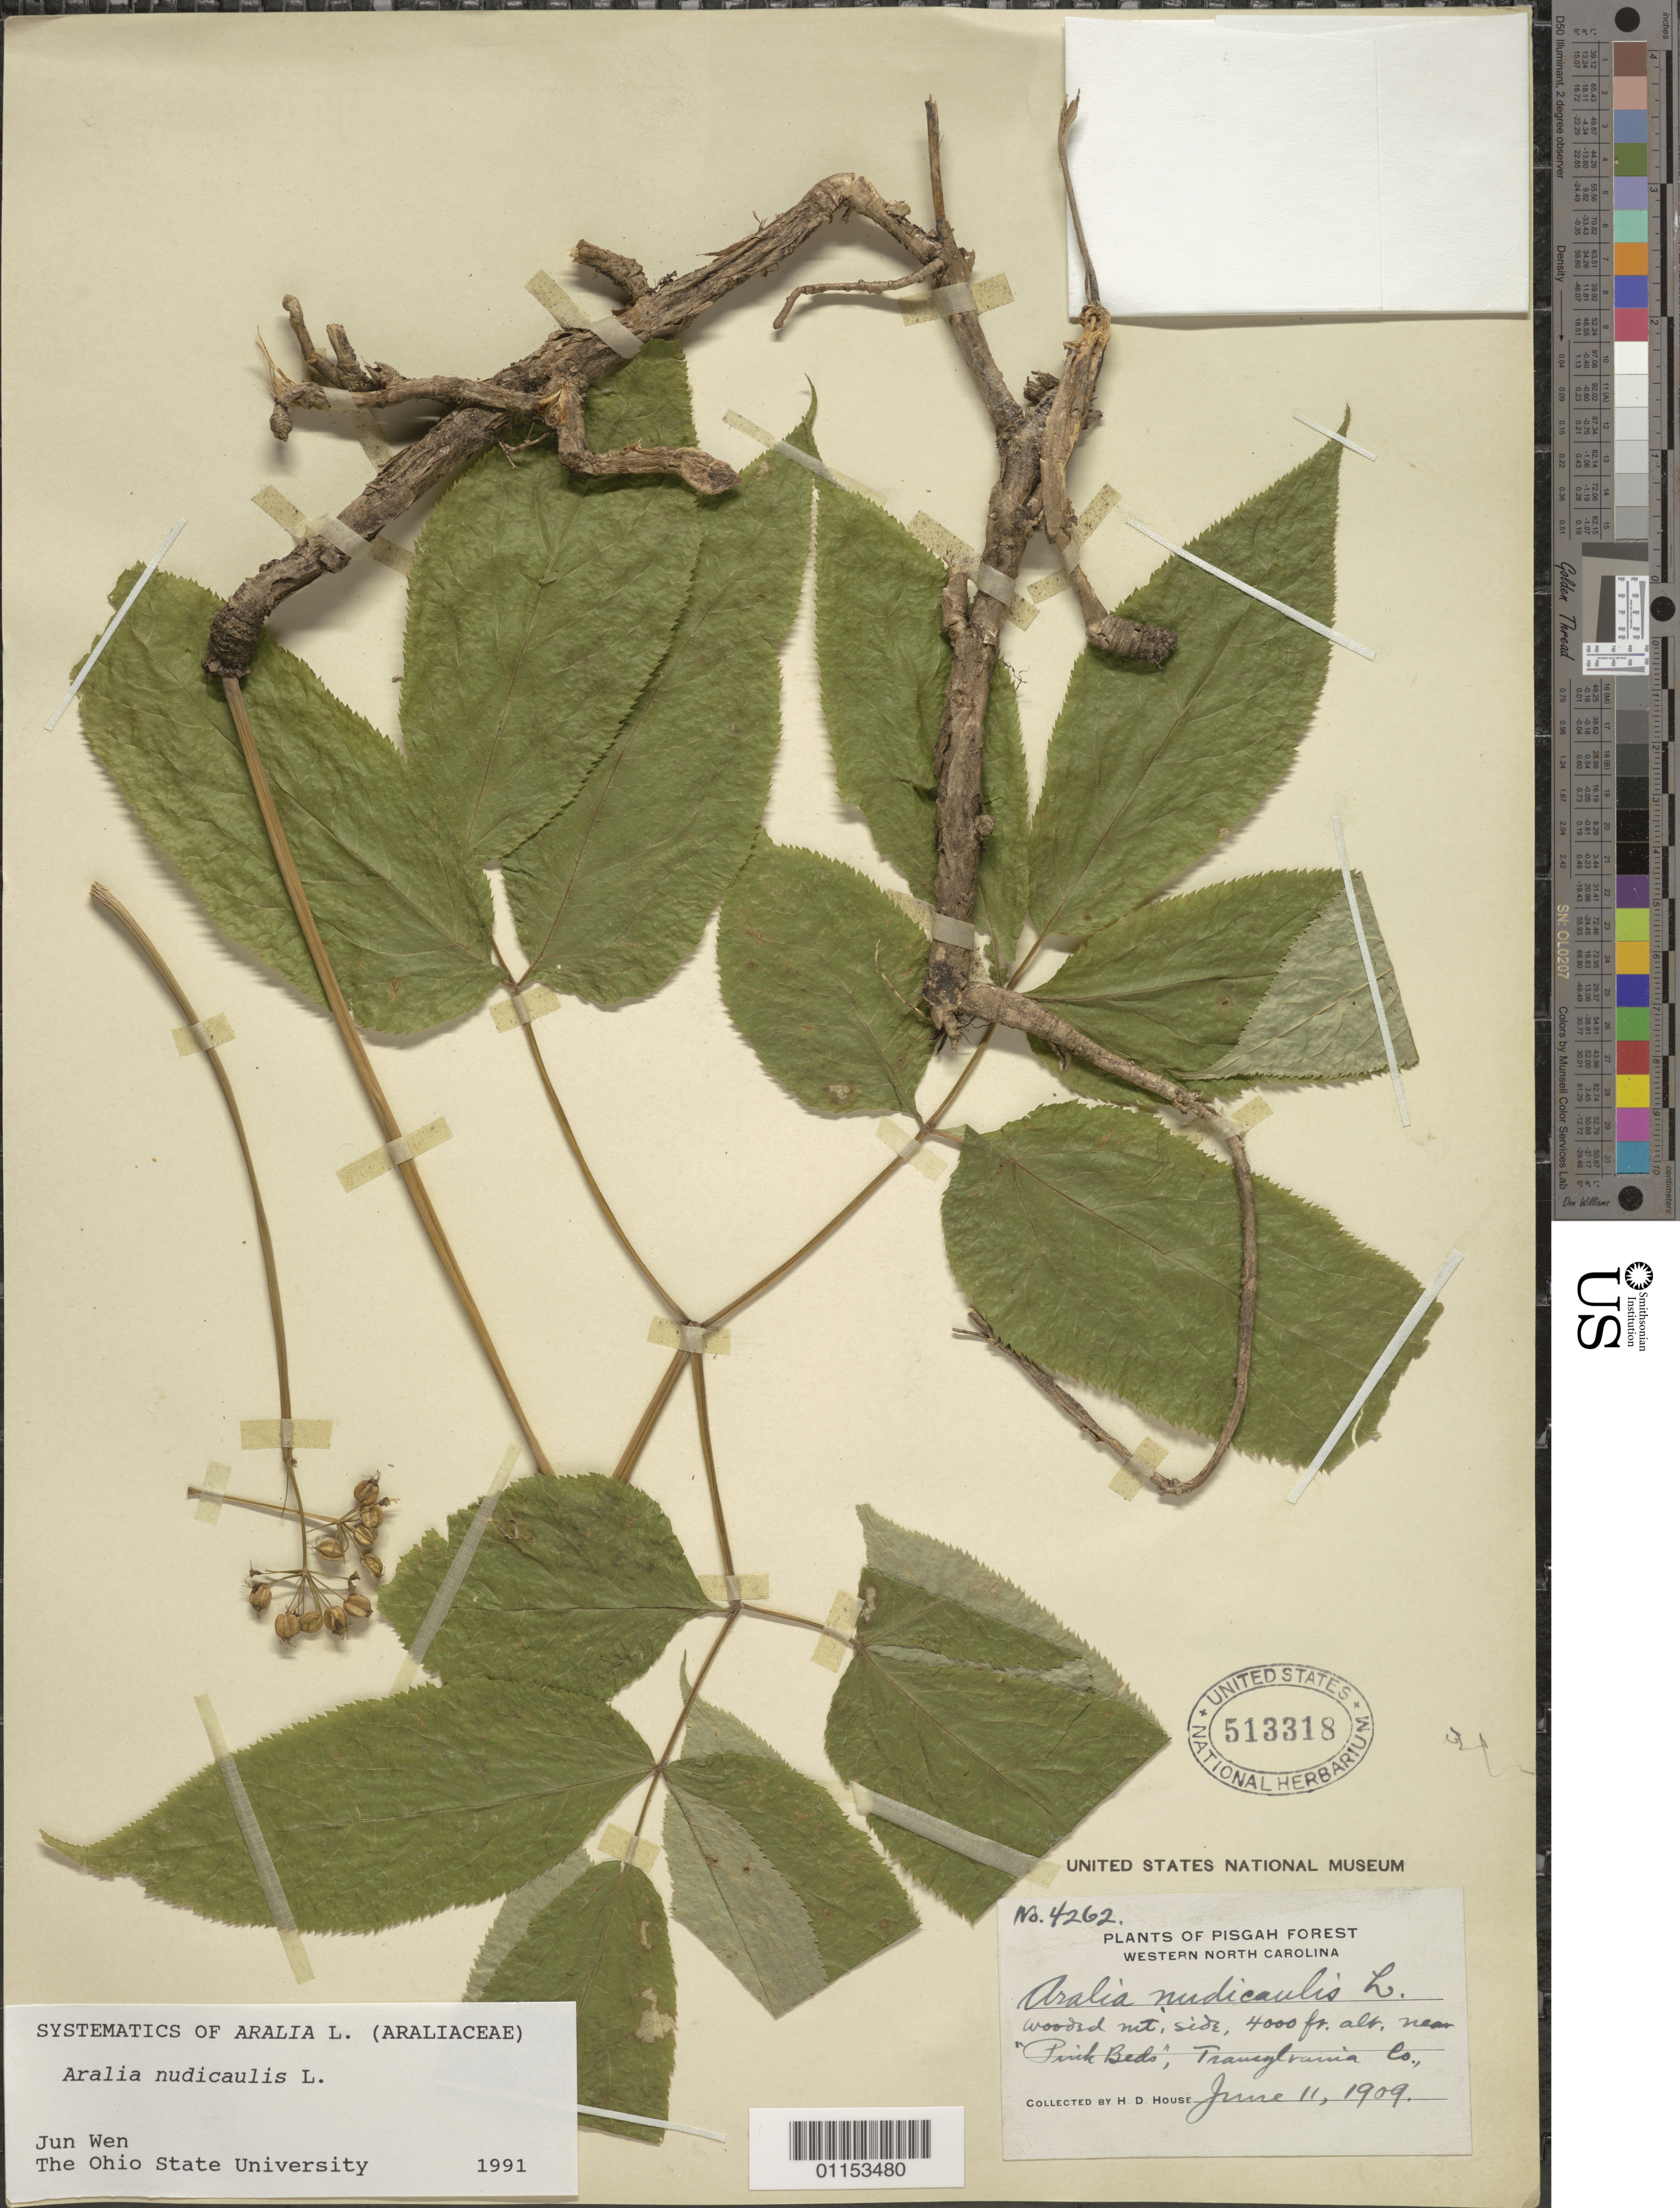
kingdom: Plantae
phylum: Tracheophyta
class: Magnoliopsida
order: Apiales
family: Araliaceae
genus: Aralia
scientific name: Aralia nudicaulis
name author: L.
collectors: H. D. House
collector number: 4262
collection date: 1909-06-11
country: United States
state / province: North Carolina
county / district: Transylvania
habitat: Wooded Mt side.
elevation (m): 1219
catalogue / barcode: US 513318